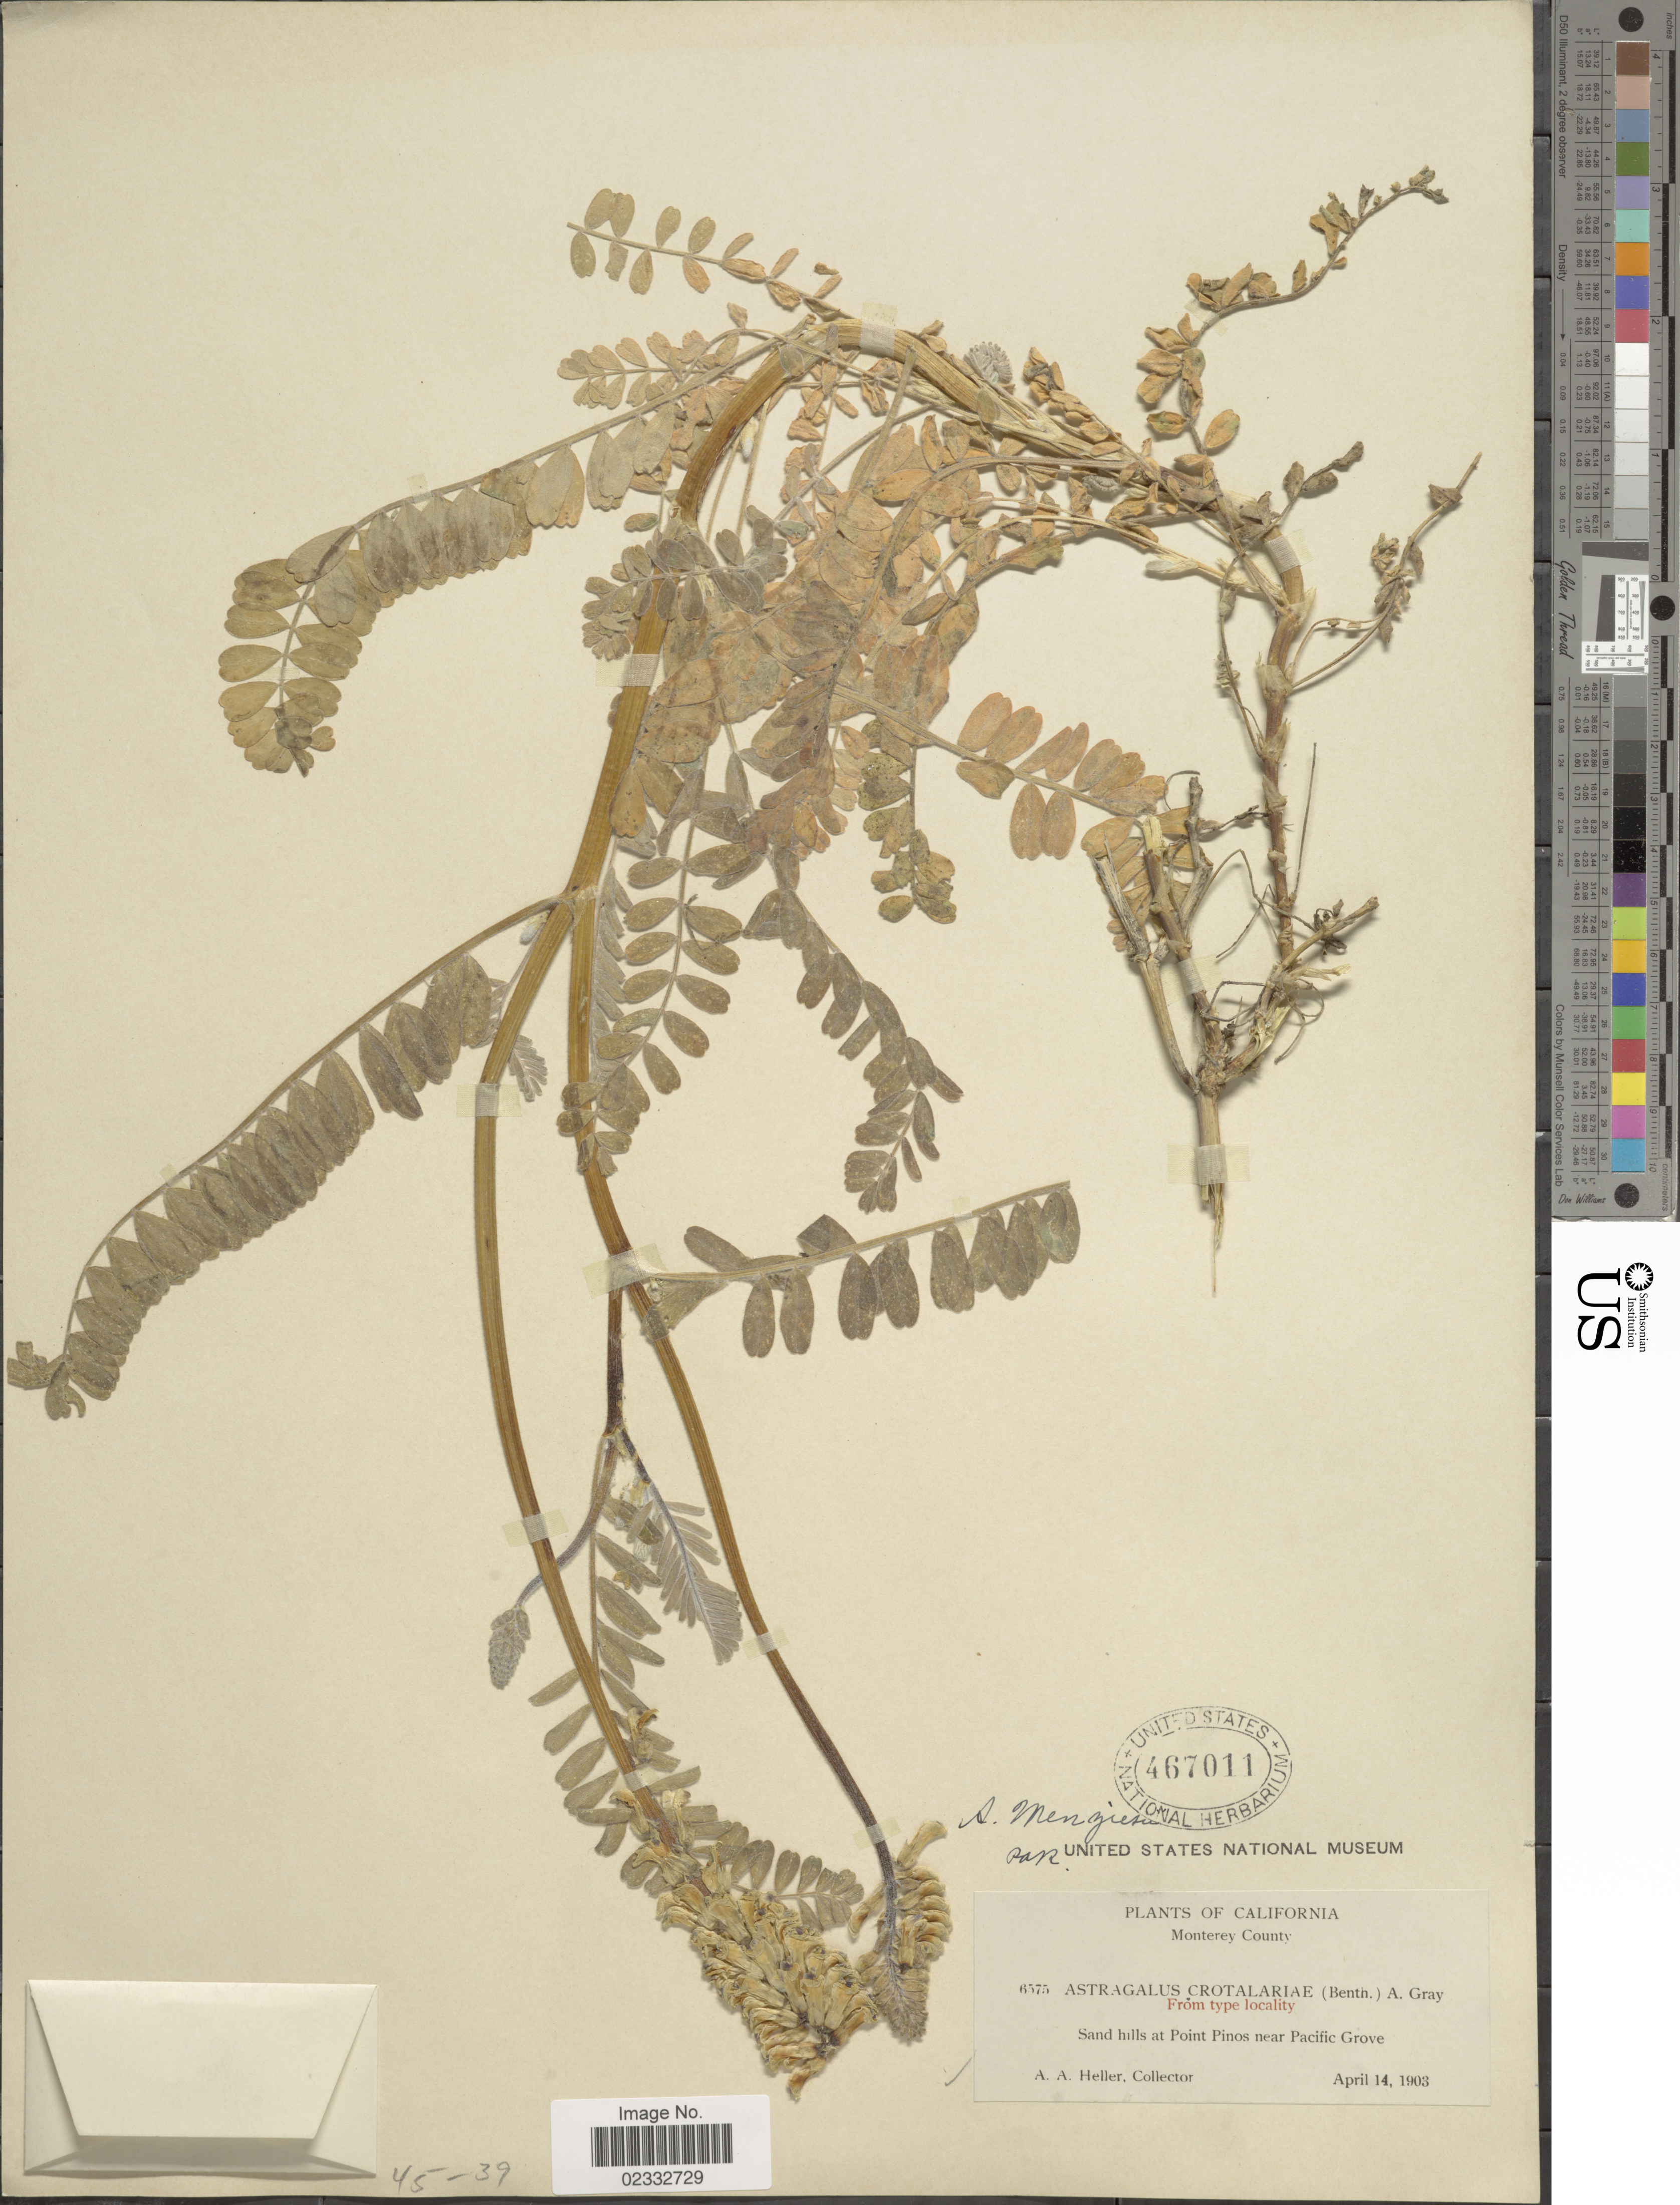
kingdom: Plantae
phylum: Tracheophyta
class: Magnoliopsida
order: Fabales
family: Fabaceae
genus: Astragalus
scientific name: Astragalus menziesii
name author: A. Gray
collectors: A. A. Heller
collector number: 6575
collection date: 1903-04-14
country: United States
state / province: California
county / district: Monterey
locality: Monterey County, sand hills at Point Pinos near Pacific Slope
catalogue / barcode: US 467011